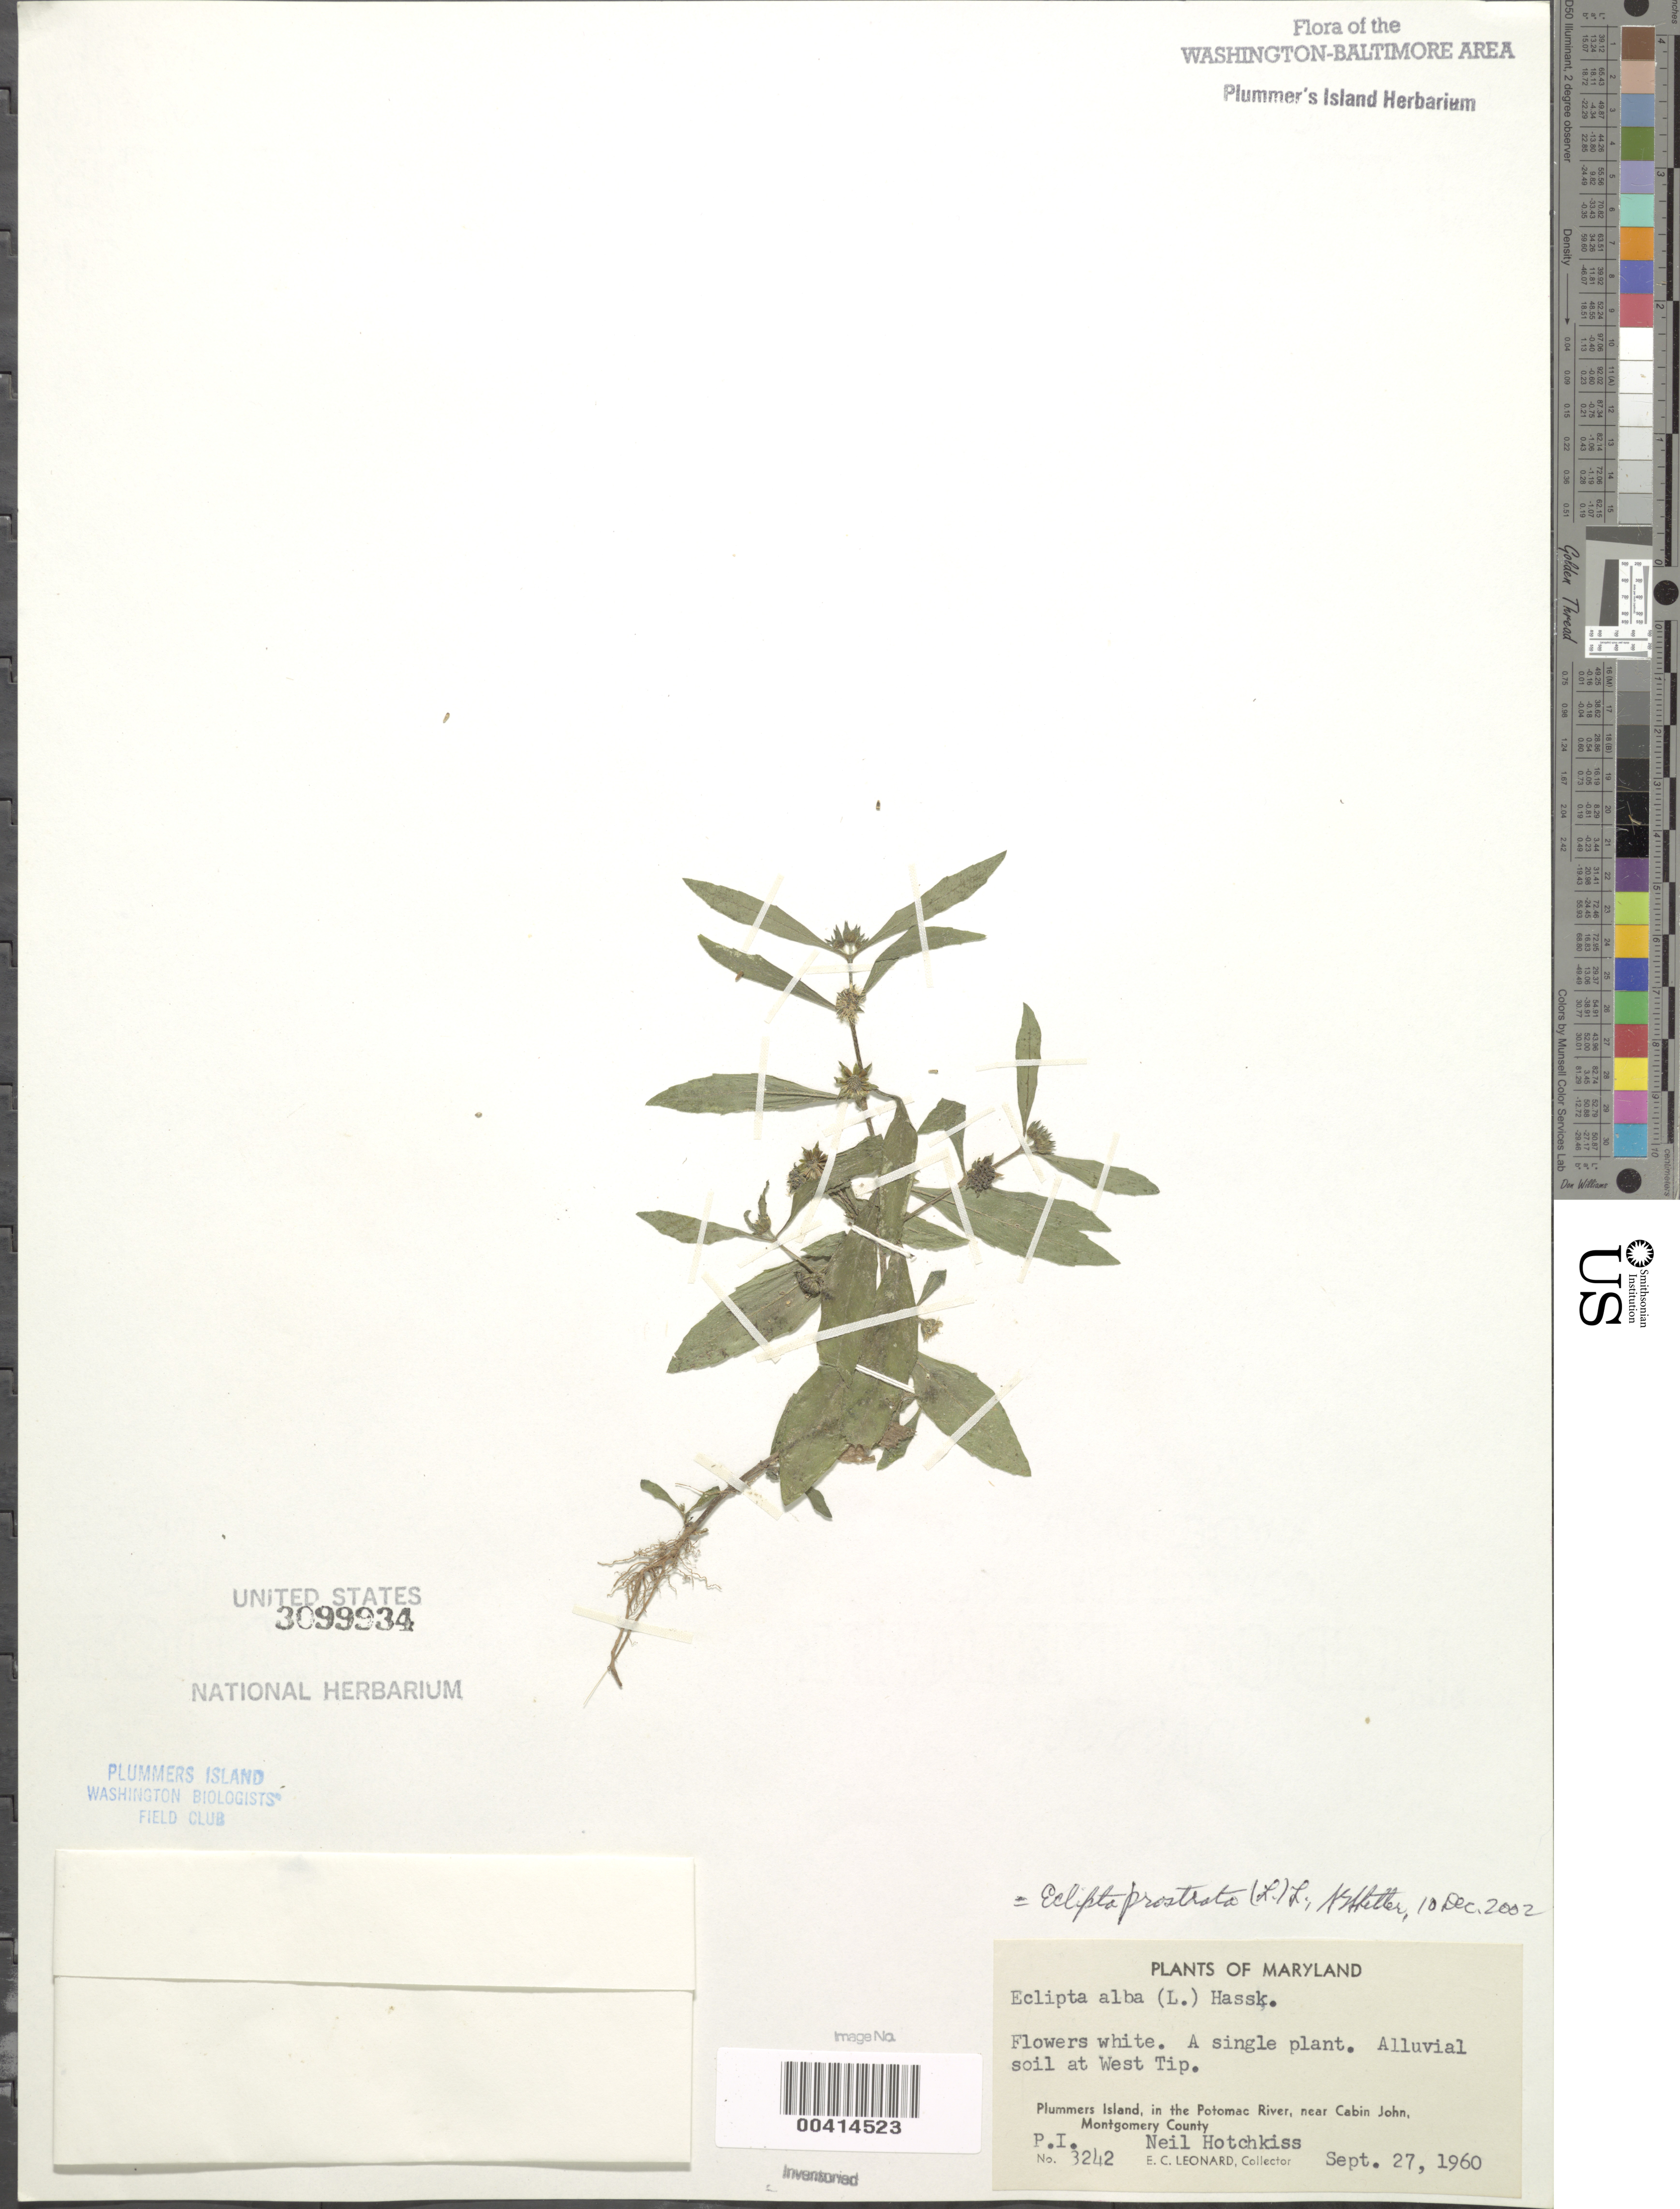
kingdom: Plantae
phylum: Tracheophyta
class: Magnoliopsida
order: Asterales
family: Asteraceae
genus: Eclipta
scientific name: Eclipta prostrata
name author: (L.) L.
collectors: E. C. Leonard & N. Hotchkiss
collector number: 3242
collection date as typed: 27 Sep 1960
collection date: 1960-09-27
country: United States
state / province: Maryland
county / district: Montgomery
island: Plummers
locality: Plummer's Island; west tip C. & O. Canal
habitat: Alluvial soil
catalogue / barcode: US 3099934